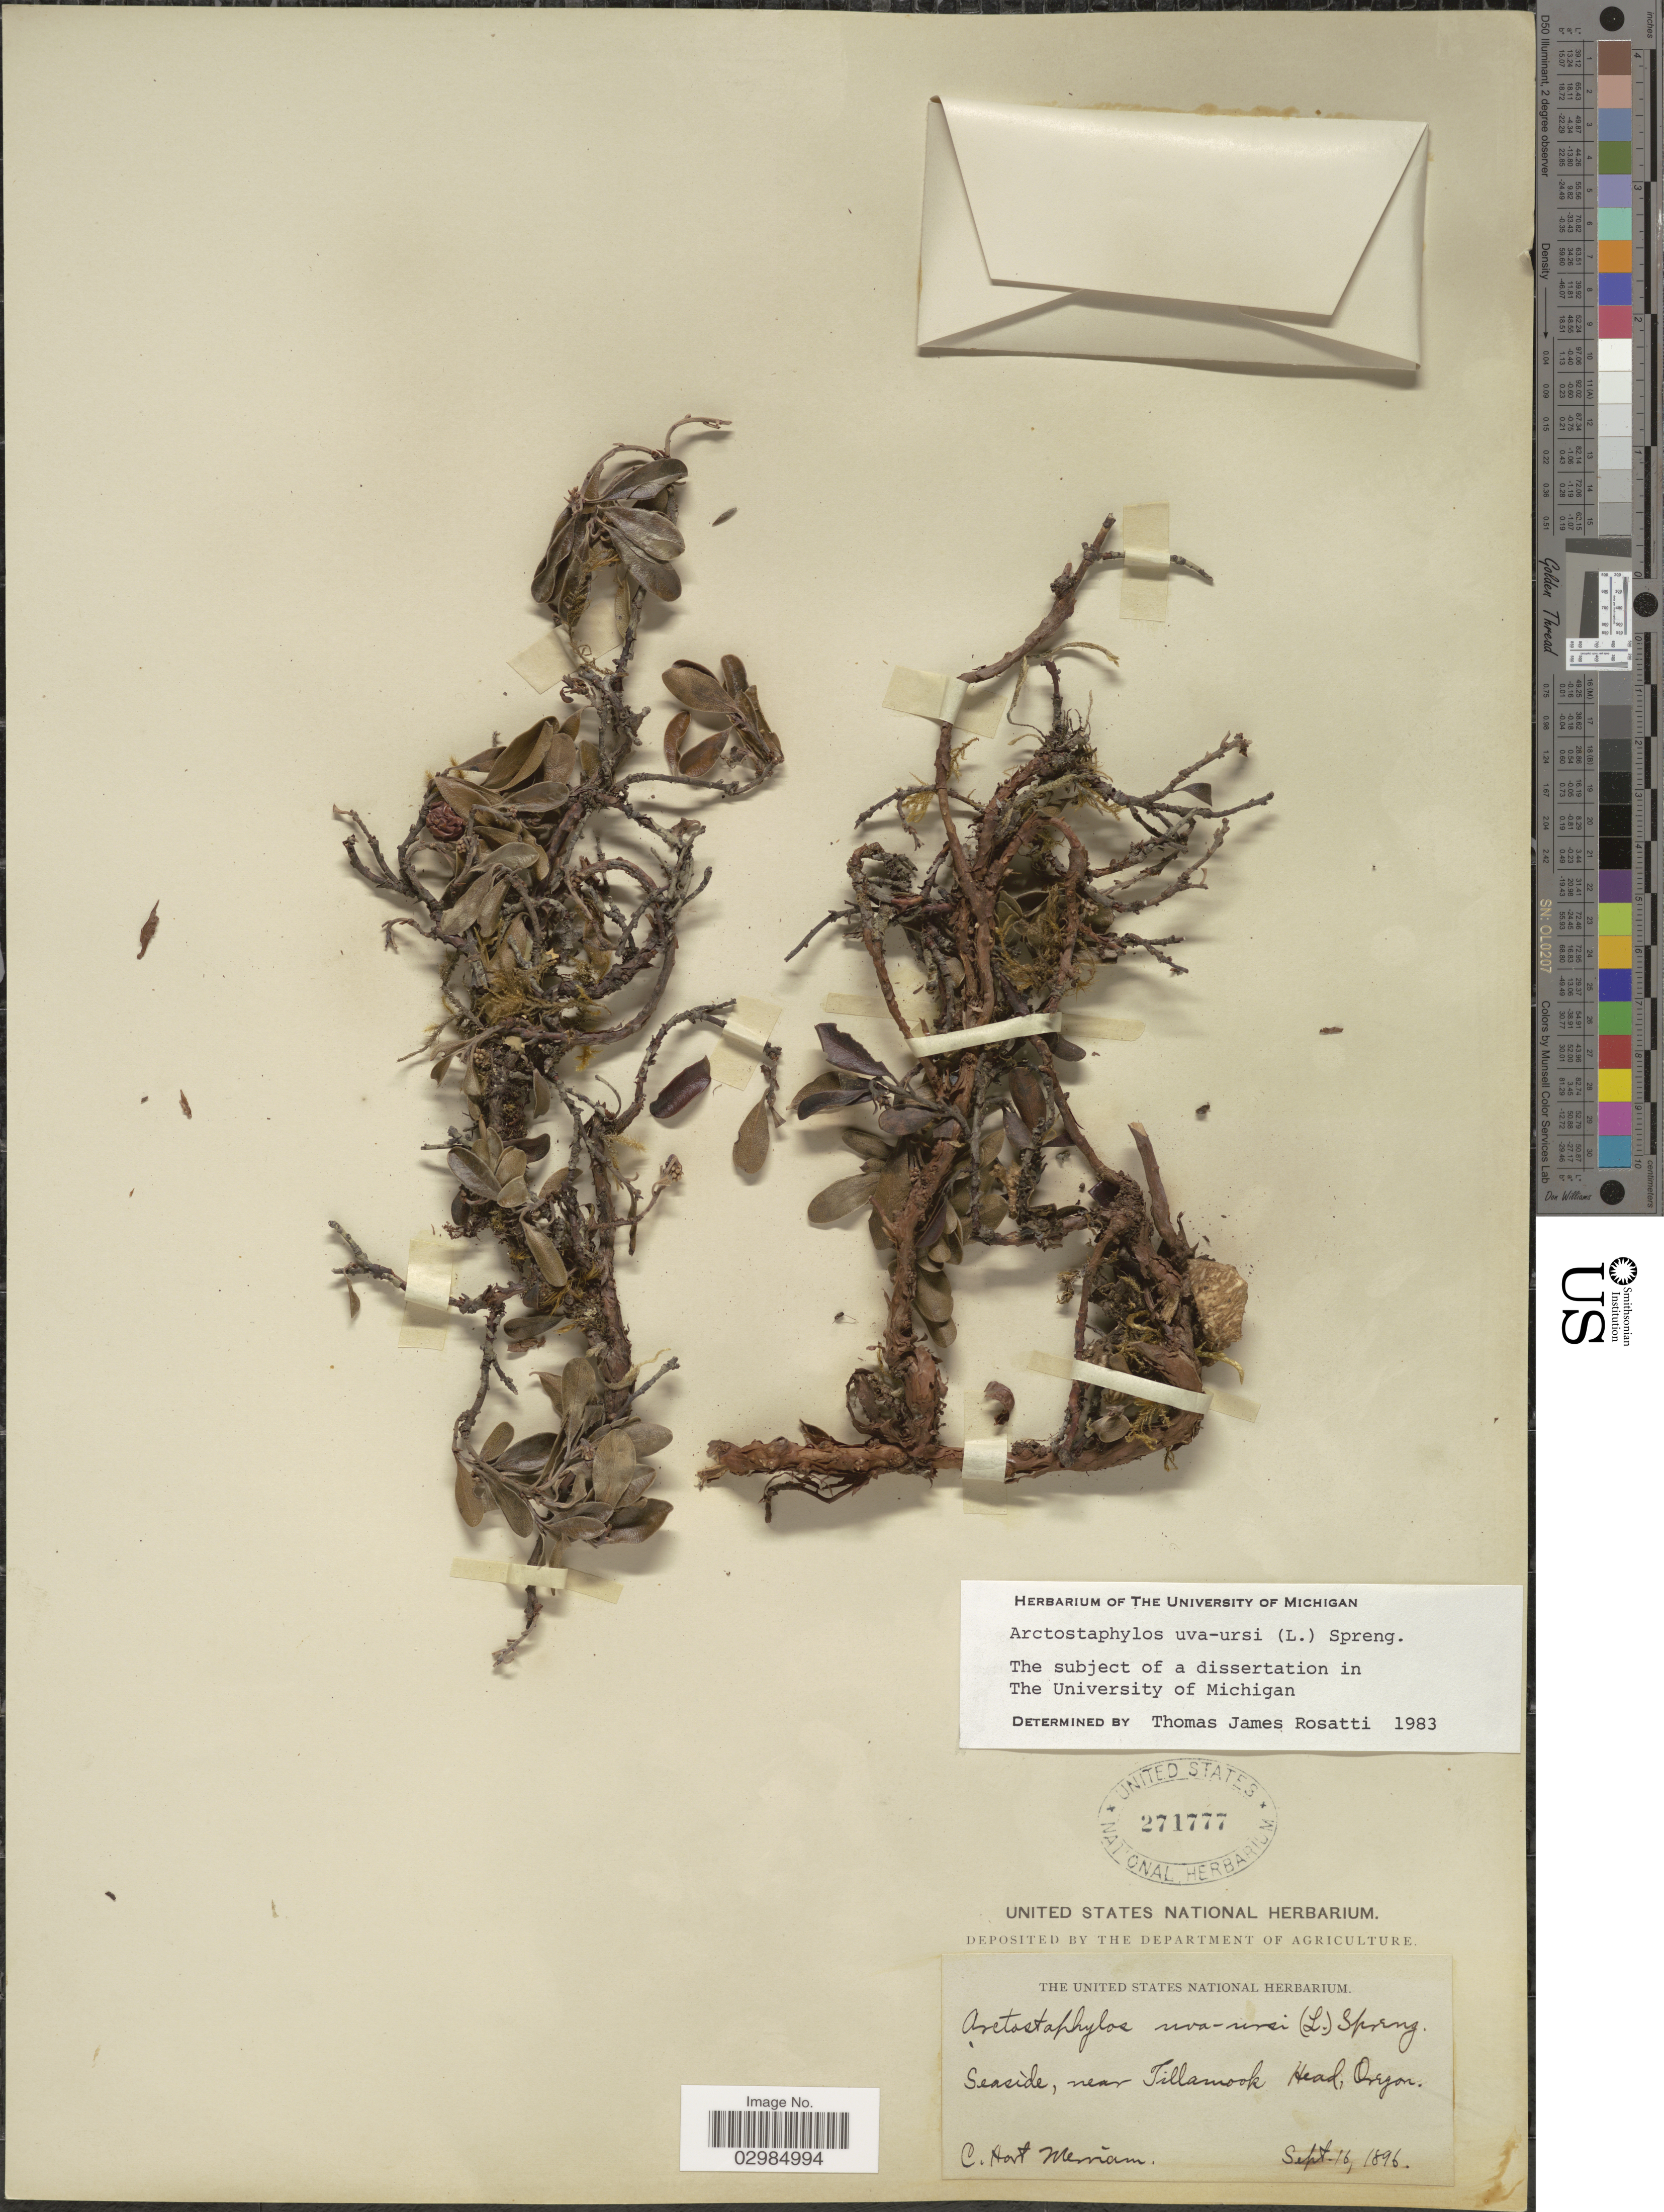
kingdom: Plantae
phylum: Tracheophyta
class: Magnoliopsida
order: Ericales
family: Ericaceae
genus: Arctostaphylos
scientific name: Arctostaphylos uva-ursi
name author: (L.) Spreng.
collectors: C. Merriam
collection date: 1896-09-16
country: United States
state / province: Oregon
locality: Seaside, bear Tillamook Head.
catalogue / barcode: US 271777